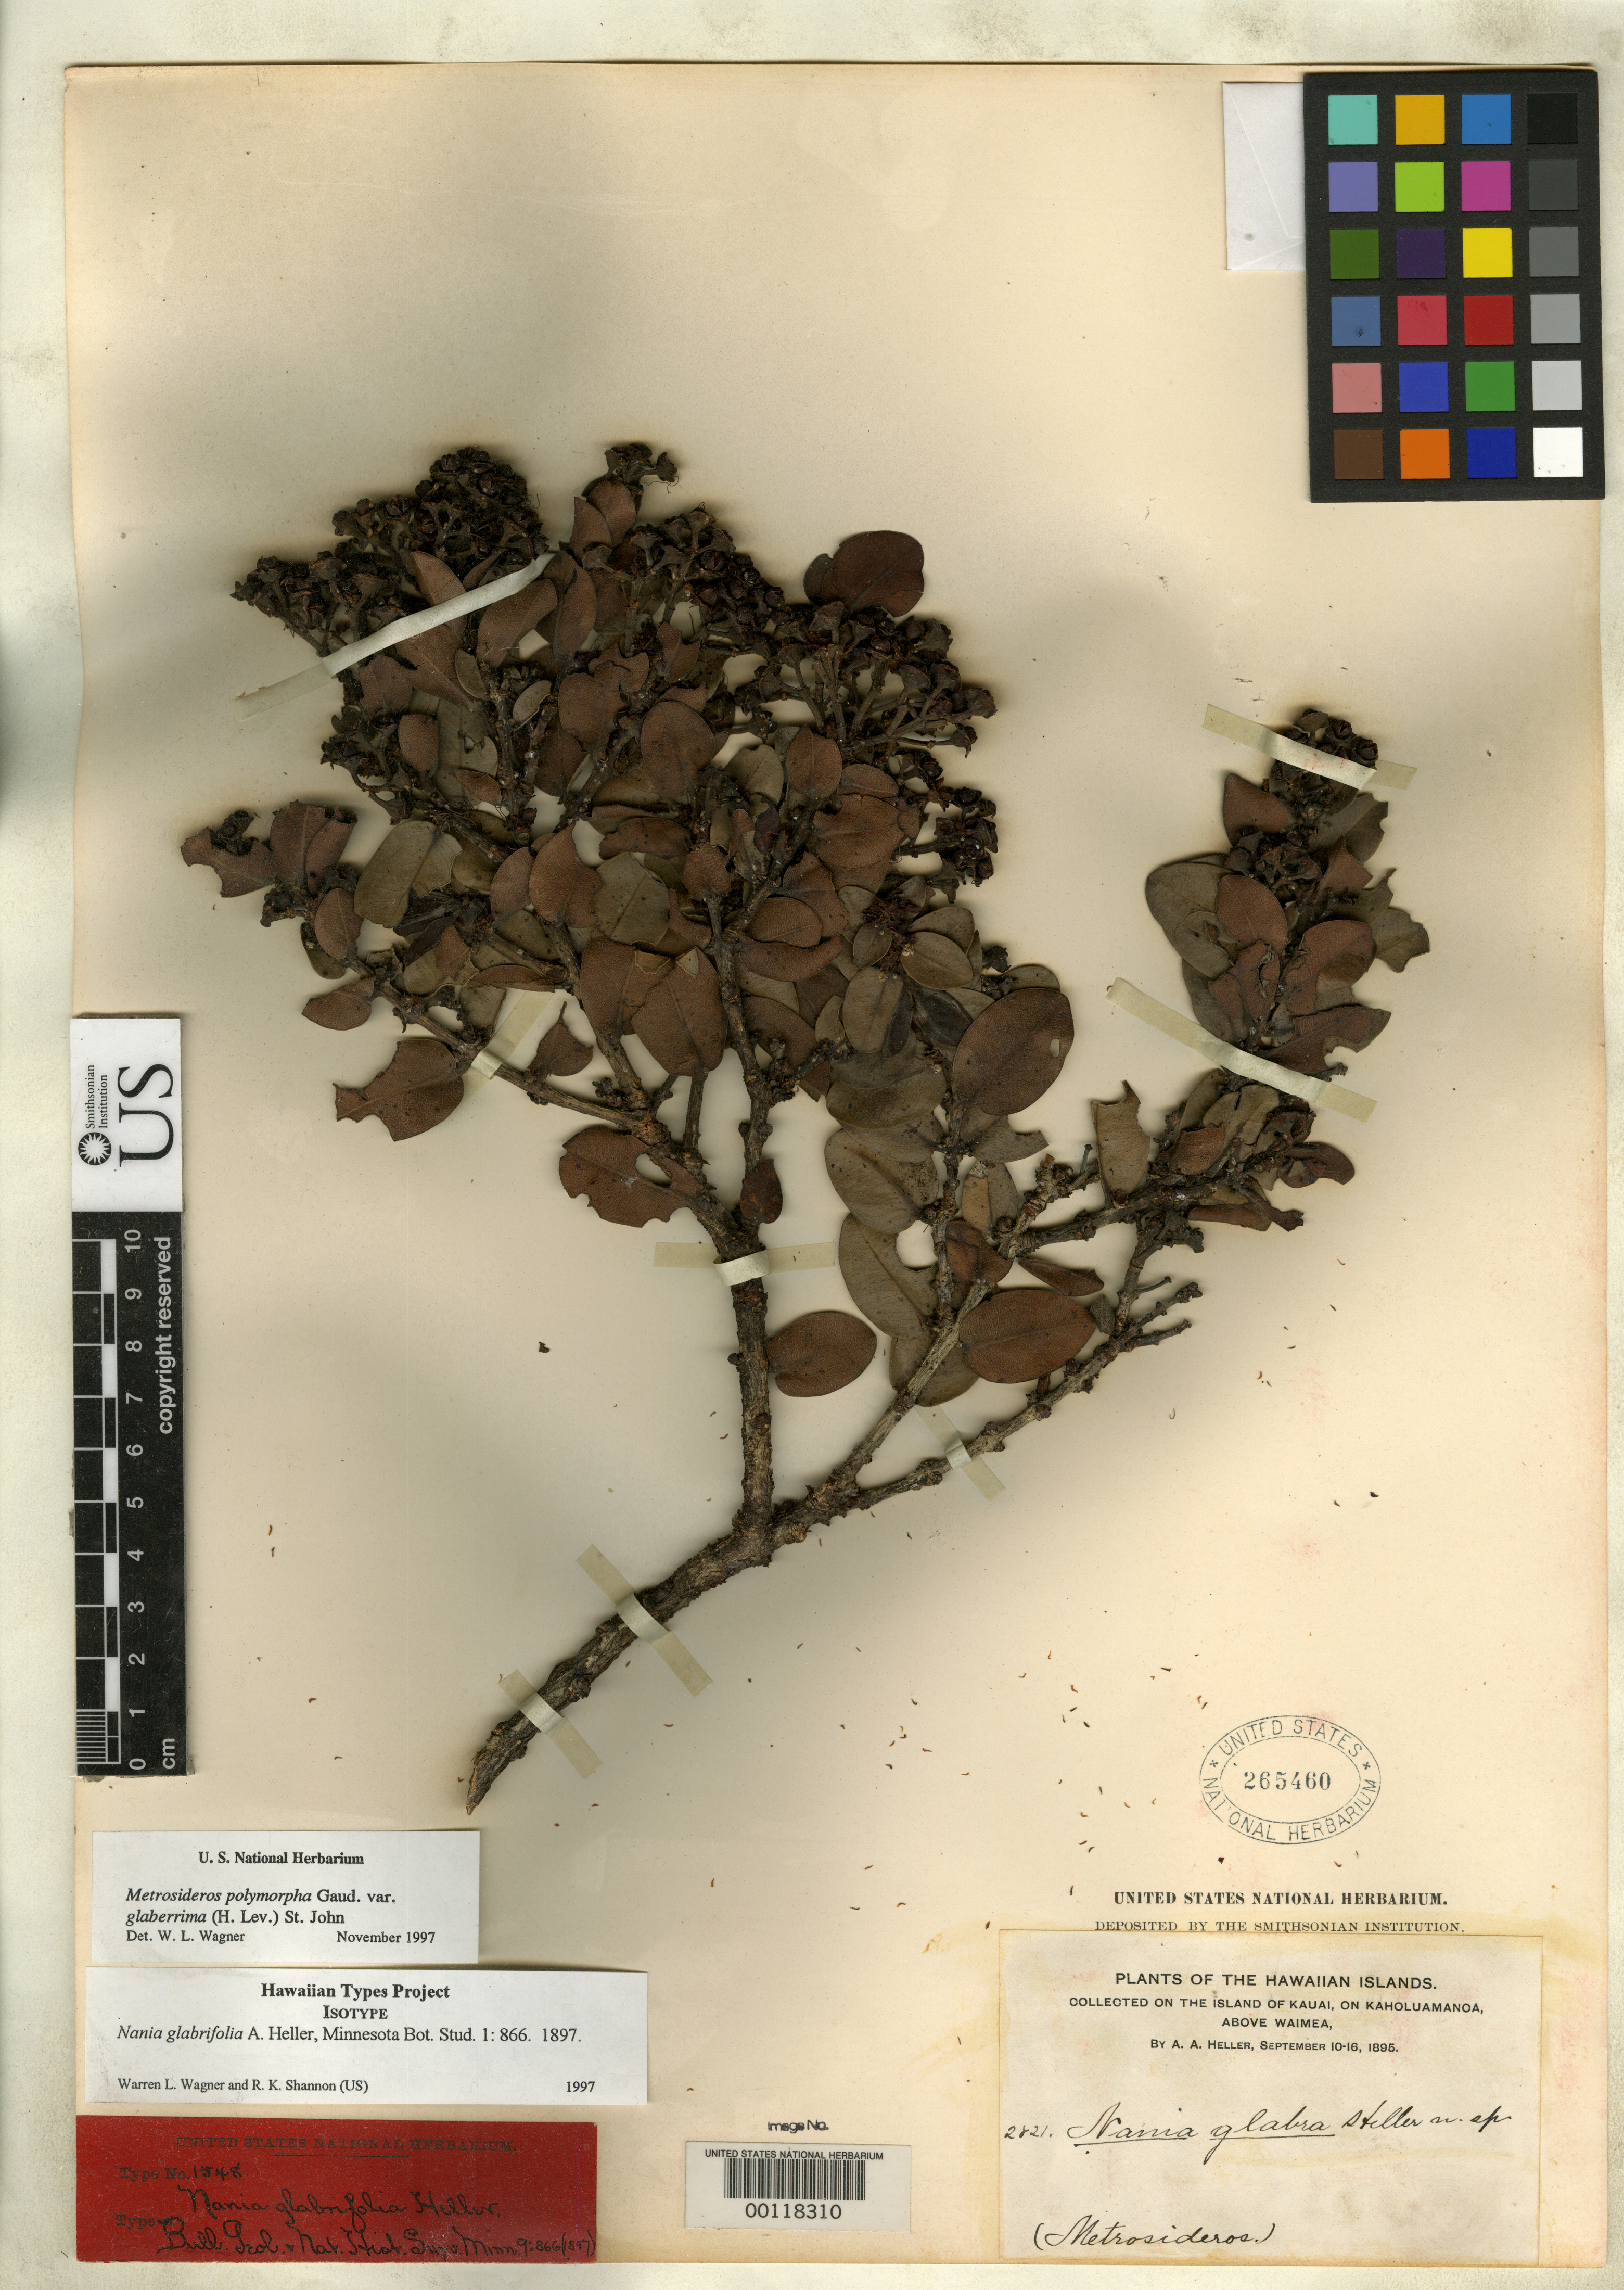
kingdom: Plantae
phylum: Tracheophyta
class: Magnoliopsida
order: Myrtales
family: Myrtaceae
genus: Nania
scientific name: Nania glabrifolia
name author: A. Heller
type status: Isotype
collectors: A. A. Heller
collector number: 2821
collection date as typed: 10 Sep 1895 to 16 Sep 1895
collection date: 1895-09-10/1895-09-16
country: United States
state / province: Hawaii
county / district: Kauai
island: Kaua'i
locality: On Kaholuamanoa, above Waimea.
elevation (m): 1219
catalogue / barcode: US 265460